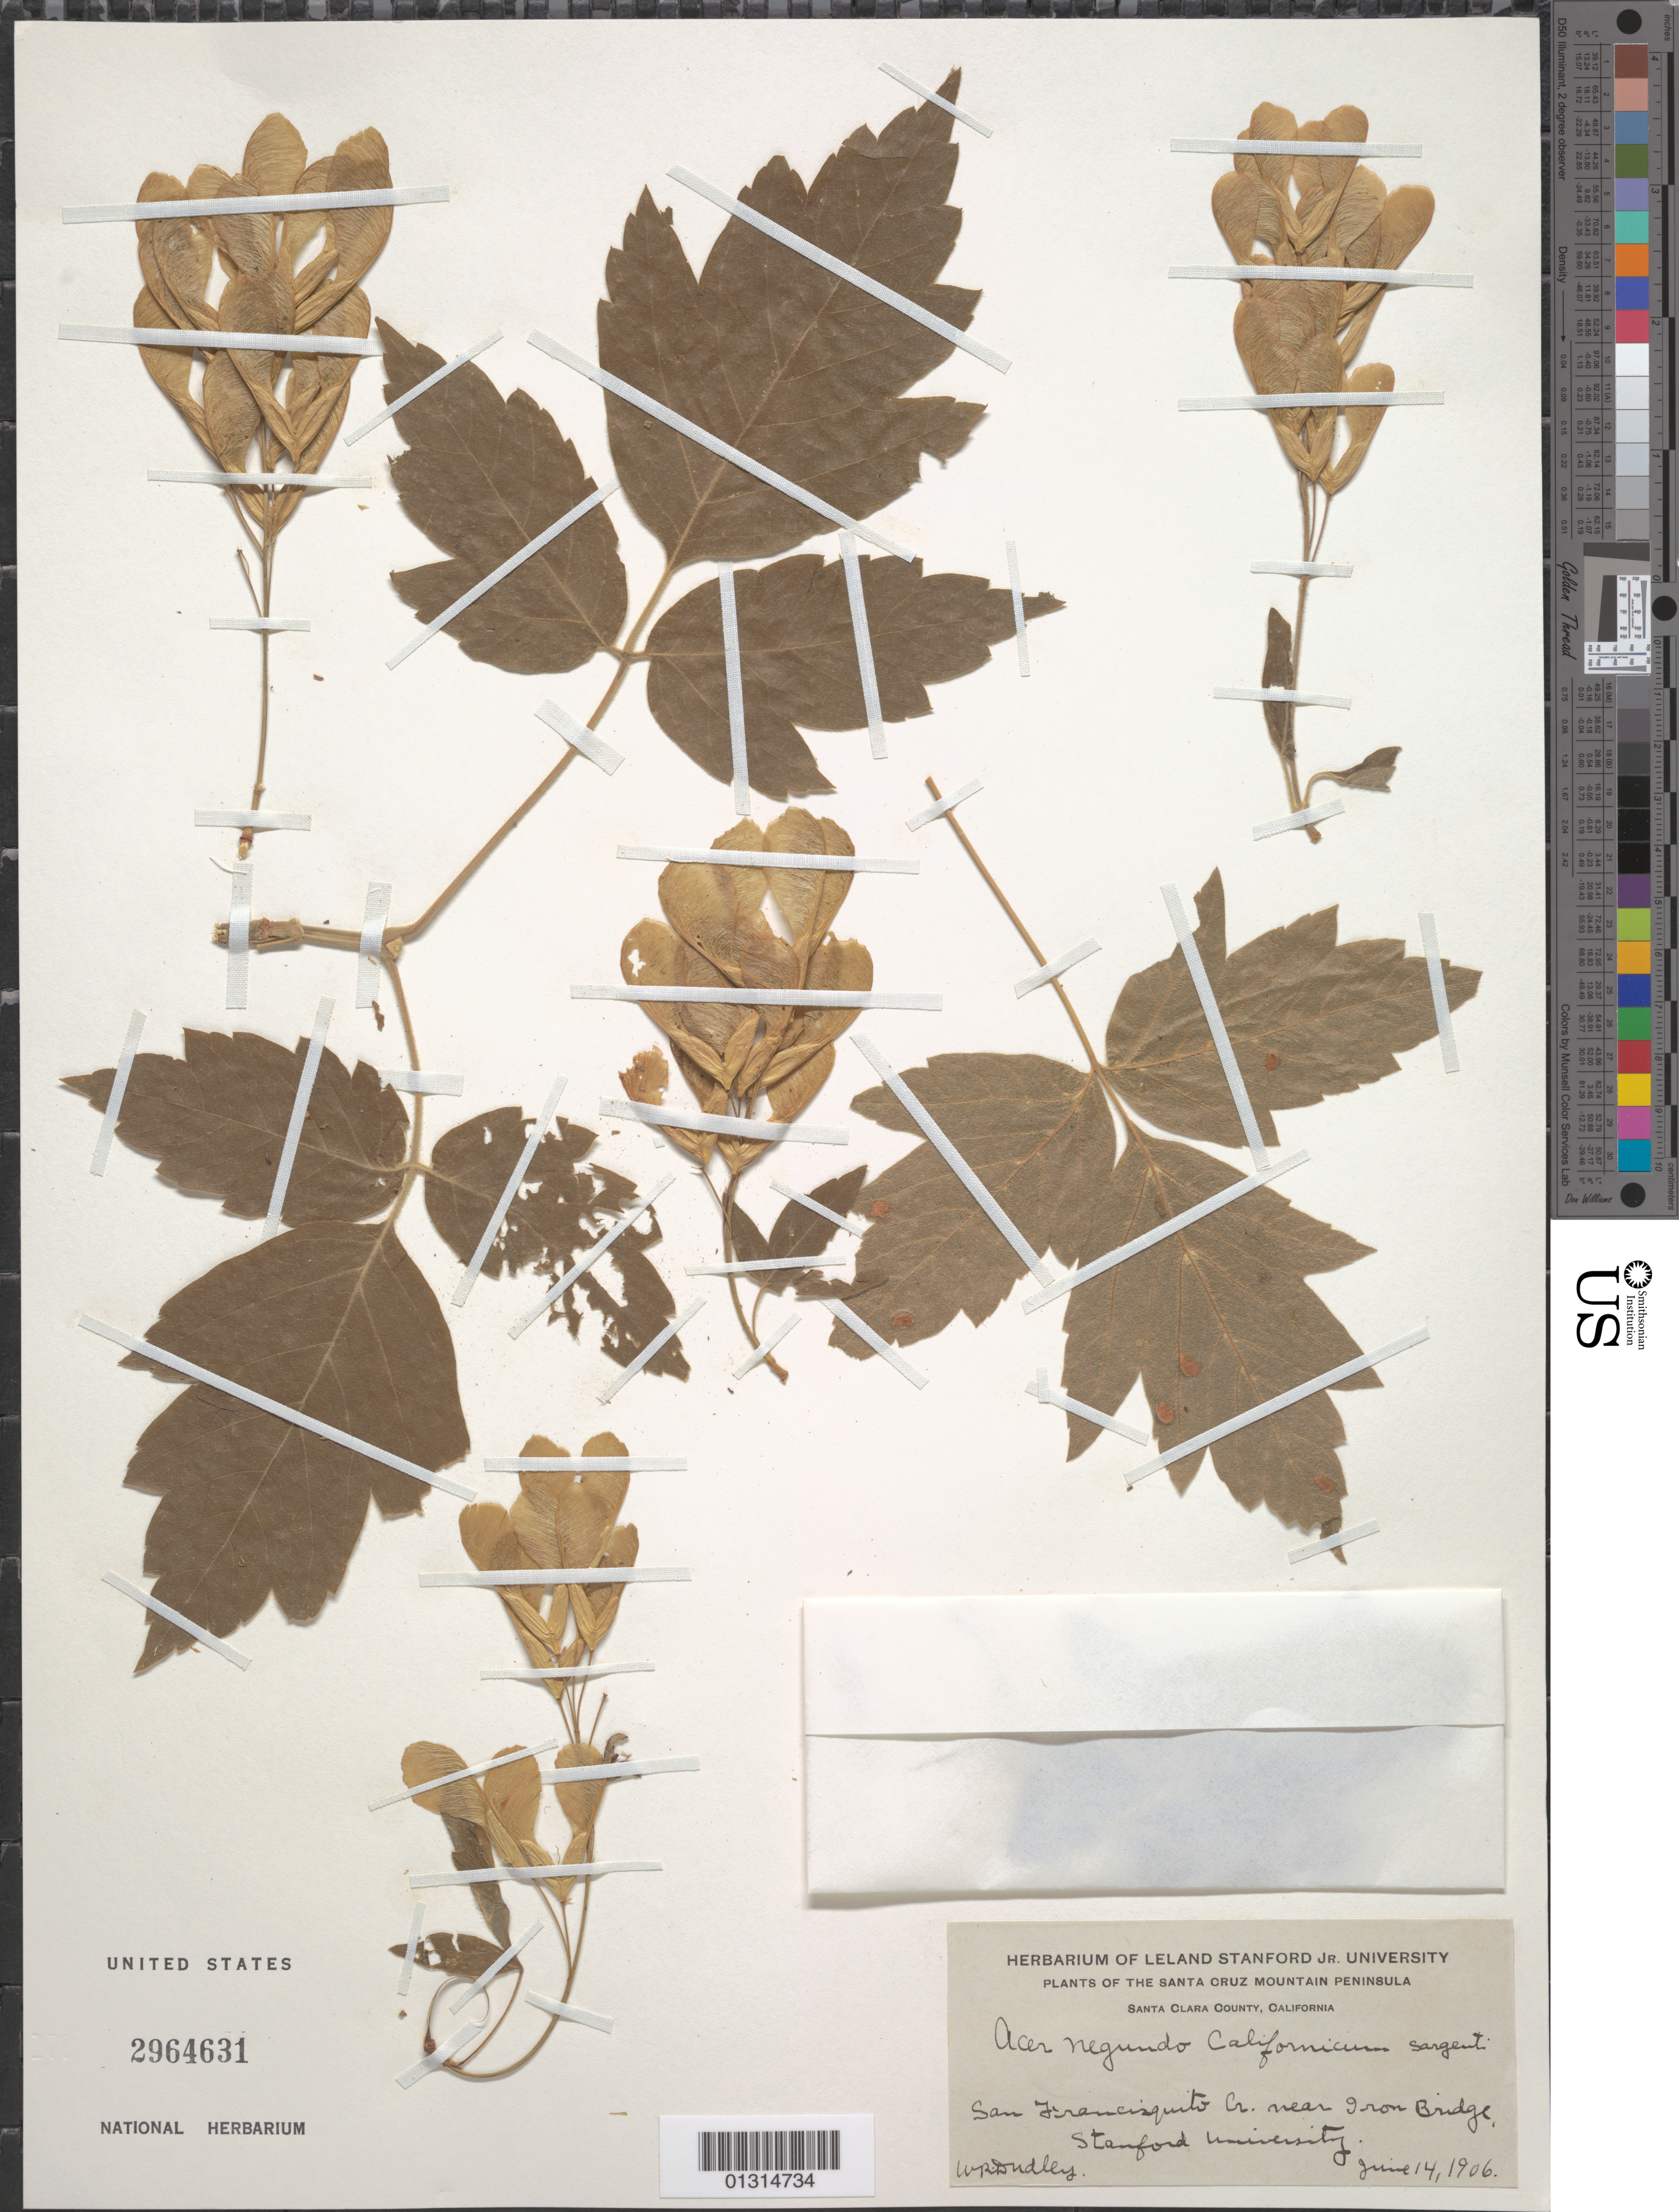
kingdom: Plantae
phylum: Tracheophyta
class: Magnoliopsida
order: Sapindales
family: Sapindaceae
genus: Acer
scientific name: Acer negundo subsp. californicum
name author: (Torr. & A. Gray) Wesm.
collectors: W. Dudley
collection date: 1906-06-14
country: United States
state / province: California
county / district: Santa Clara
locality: Santa Clara County. Santa Cruz Mountain Peninsula; San Francisquito Creek, near Iron Bridge, Stanford University.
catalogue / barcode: US 2964631